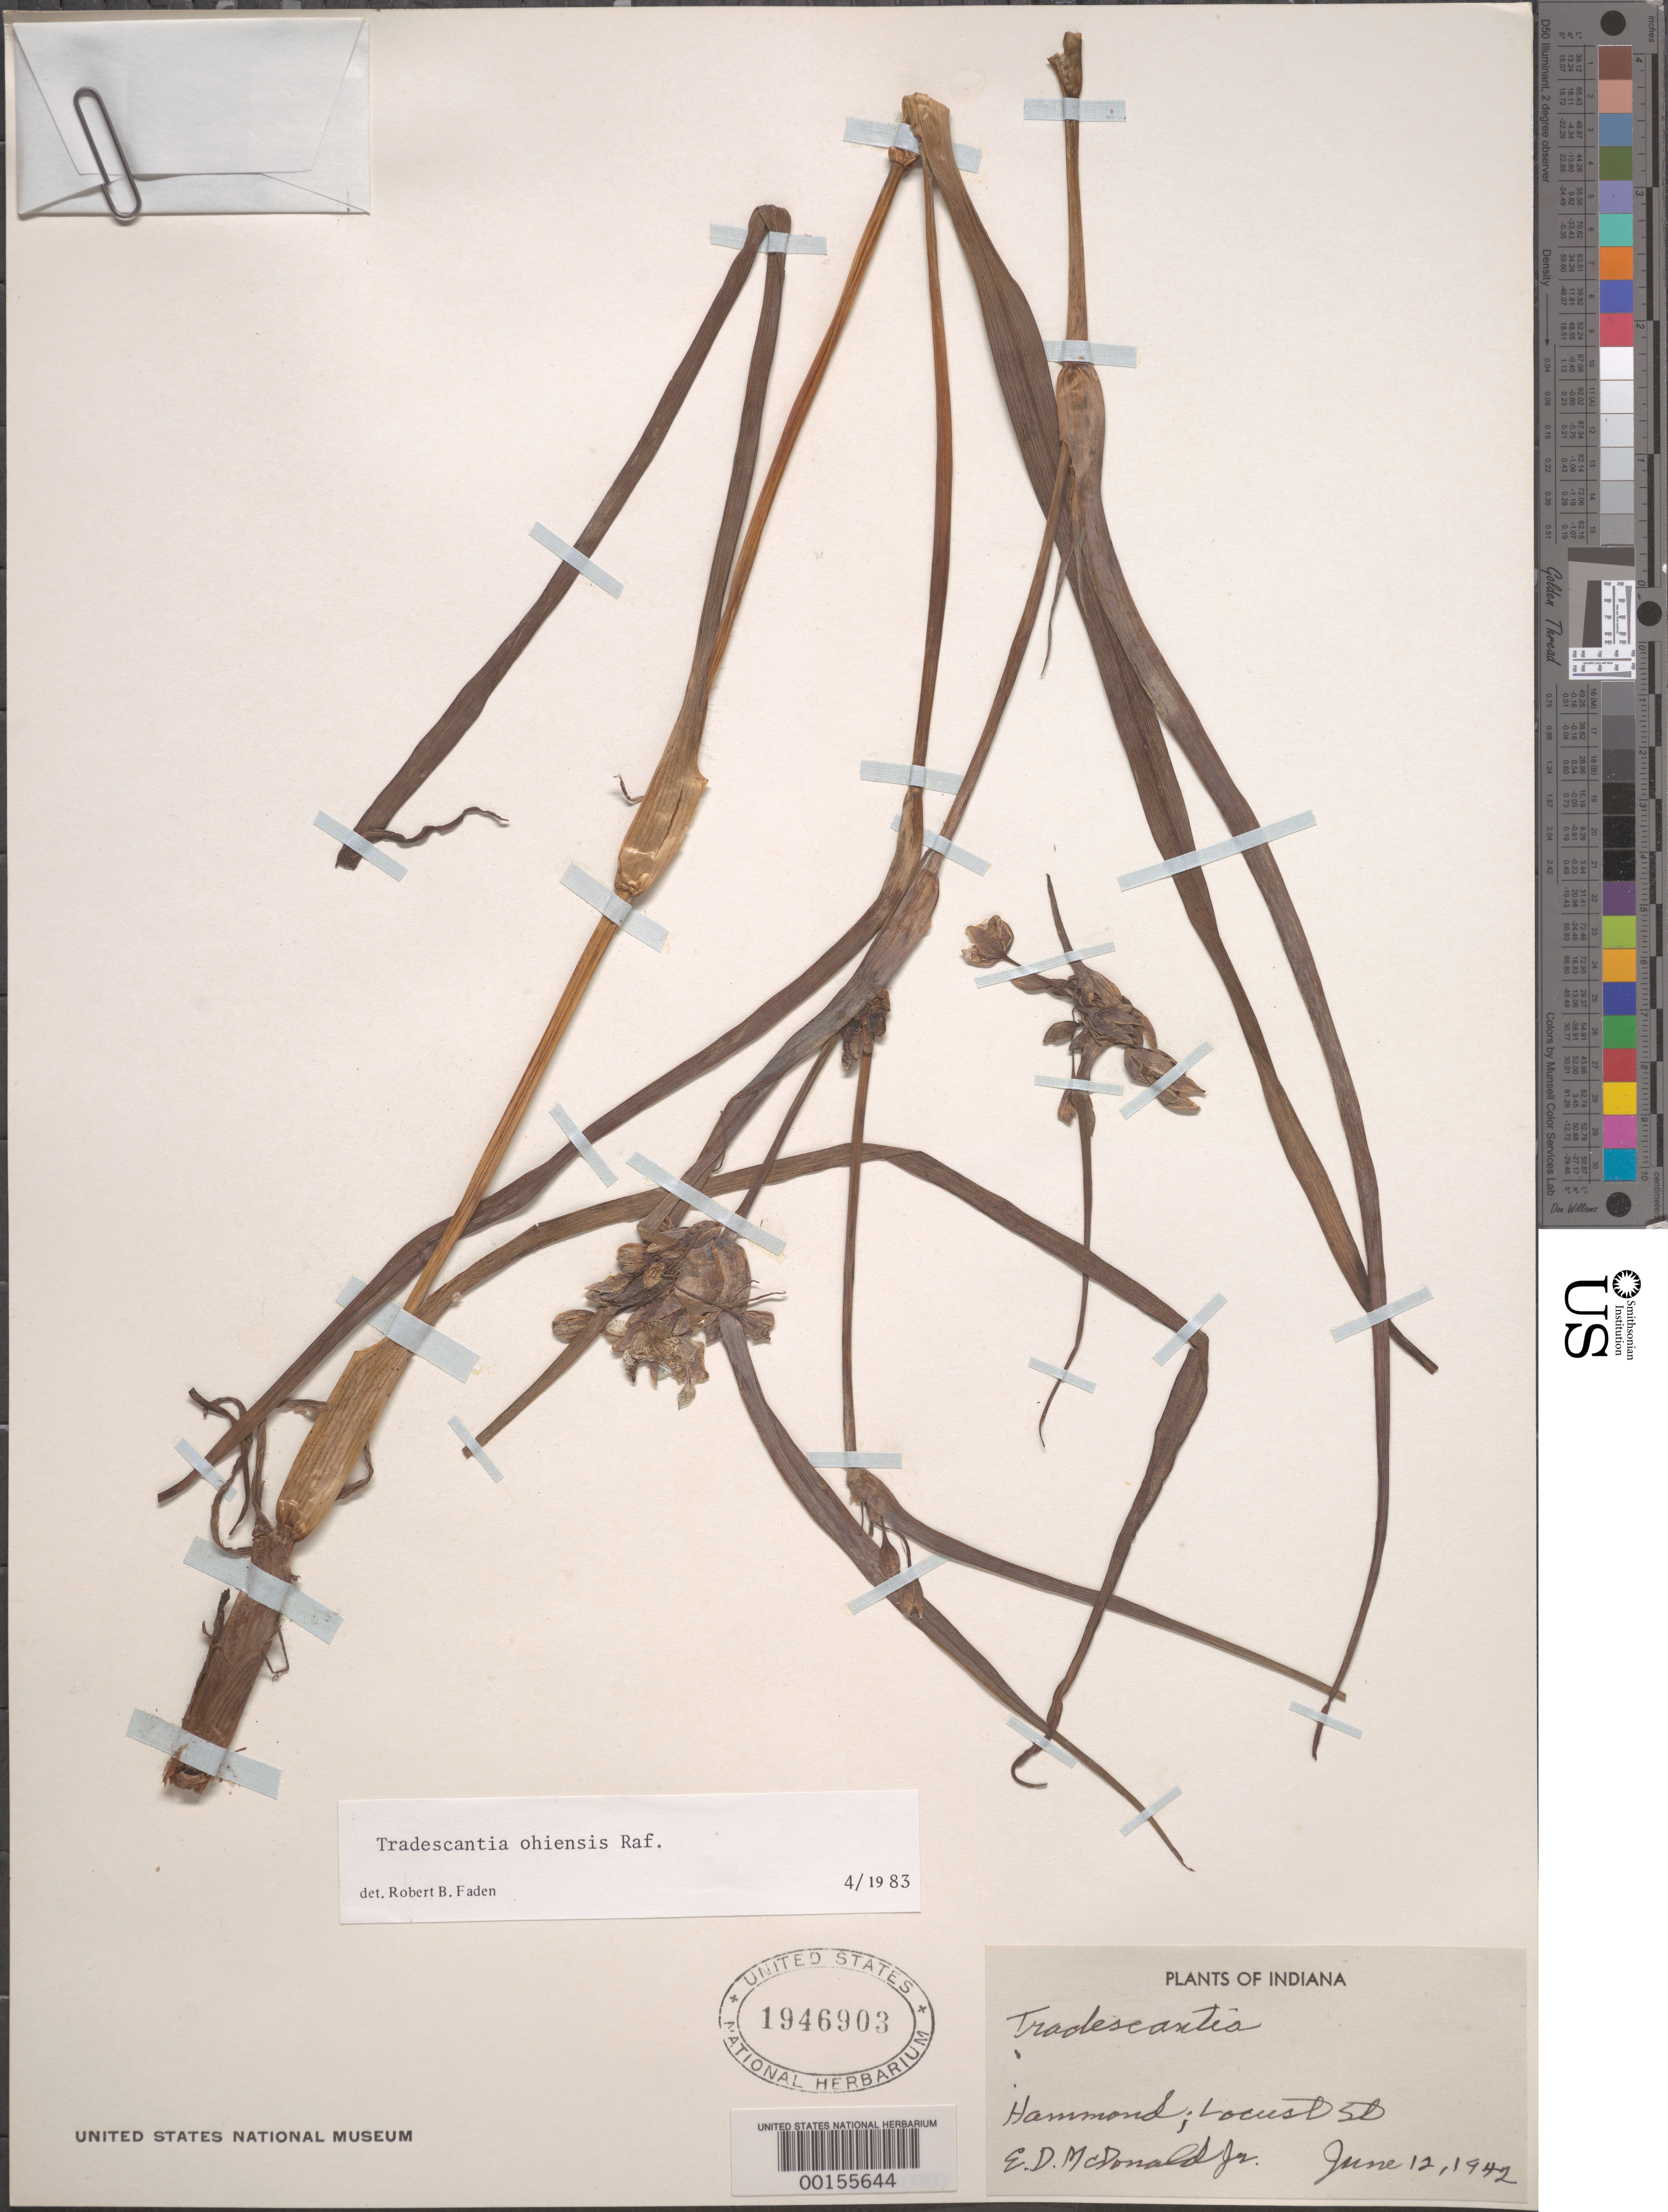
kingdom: Plantae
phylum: Tracheophyta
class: Liliopsida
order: Commelinales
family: Commelinaceae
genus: Tradescantia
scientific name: Tradescantia ohiensis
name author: Raf.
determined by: Faden, Robert B., (US), Smithsonian Institution - National Museum of Natural History (UNITED STATES)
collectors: E. D. McDonald Jr.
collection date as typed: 12 Jun 1942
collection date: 1942-06-12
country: United States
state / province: Indiana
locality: Hammond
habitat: Roadside fields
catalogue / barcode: US 1946903